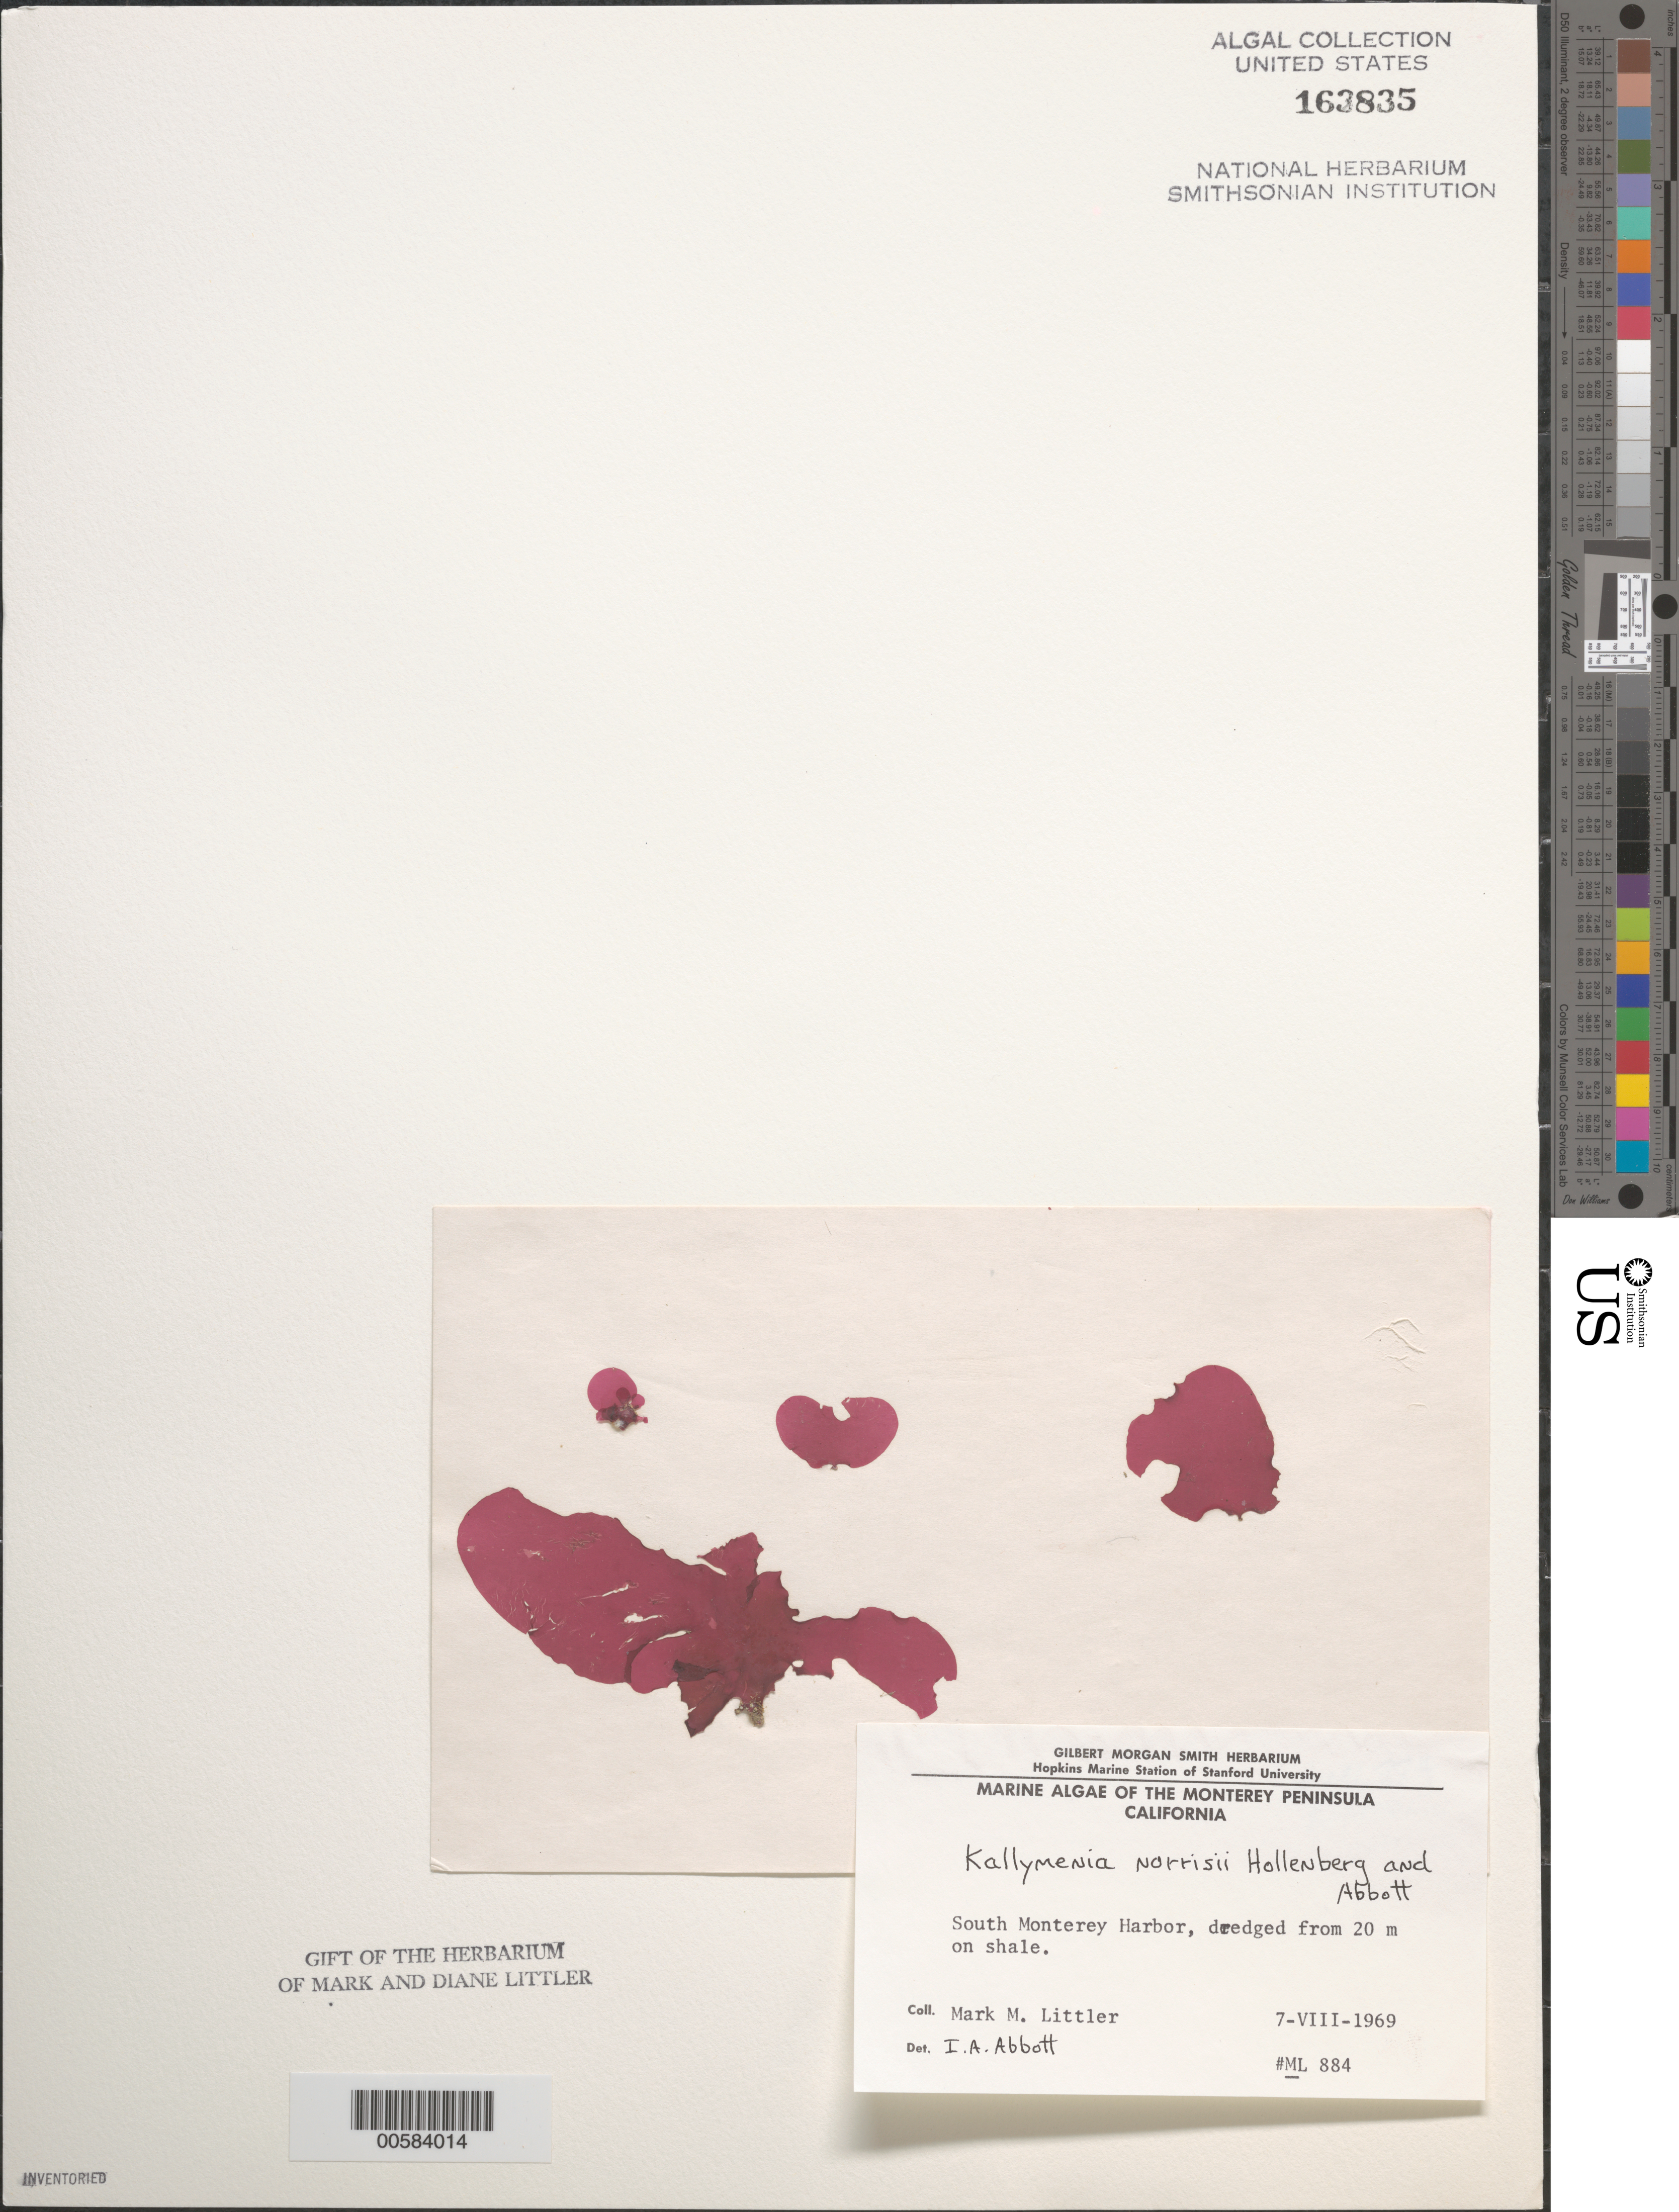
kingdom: Plantae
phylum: Rhodophyta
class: Florideophyceae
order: Gigartinales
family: Kallymeniaceae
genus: Kallymenia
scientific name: Kallymenia norrisii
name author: Hollenb. & I.A. Abbott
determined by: Abbott, Isabella A.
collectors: M. M. Littler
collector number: ML 884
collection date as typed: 07 Aug 1969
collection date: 1969-08-07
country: United States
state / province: California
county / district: Monterey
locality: Monterey Harbor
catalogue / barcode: US 163835